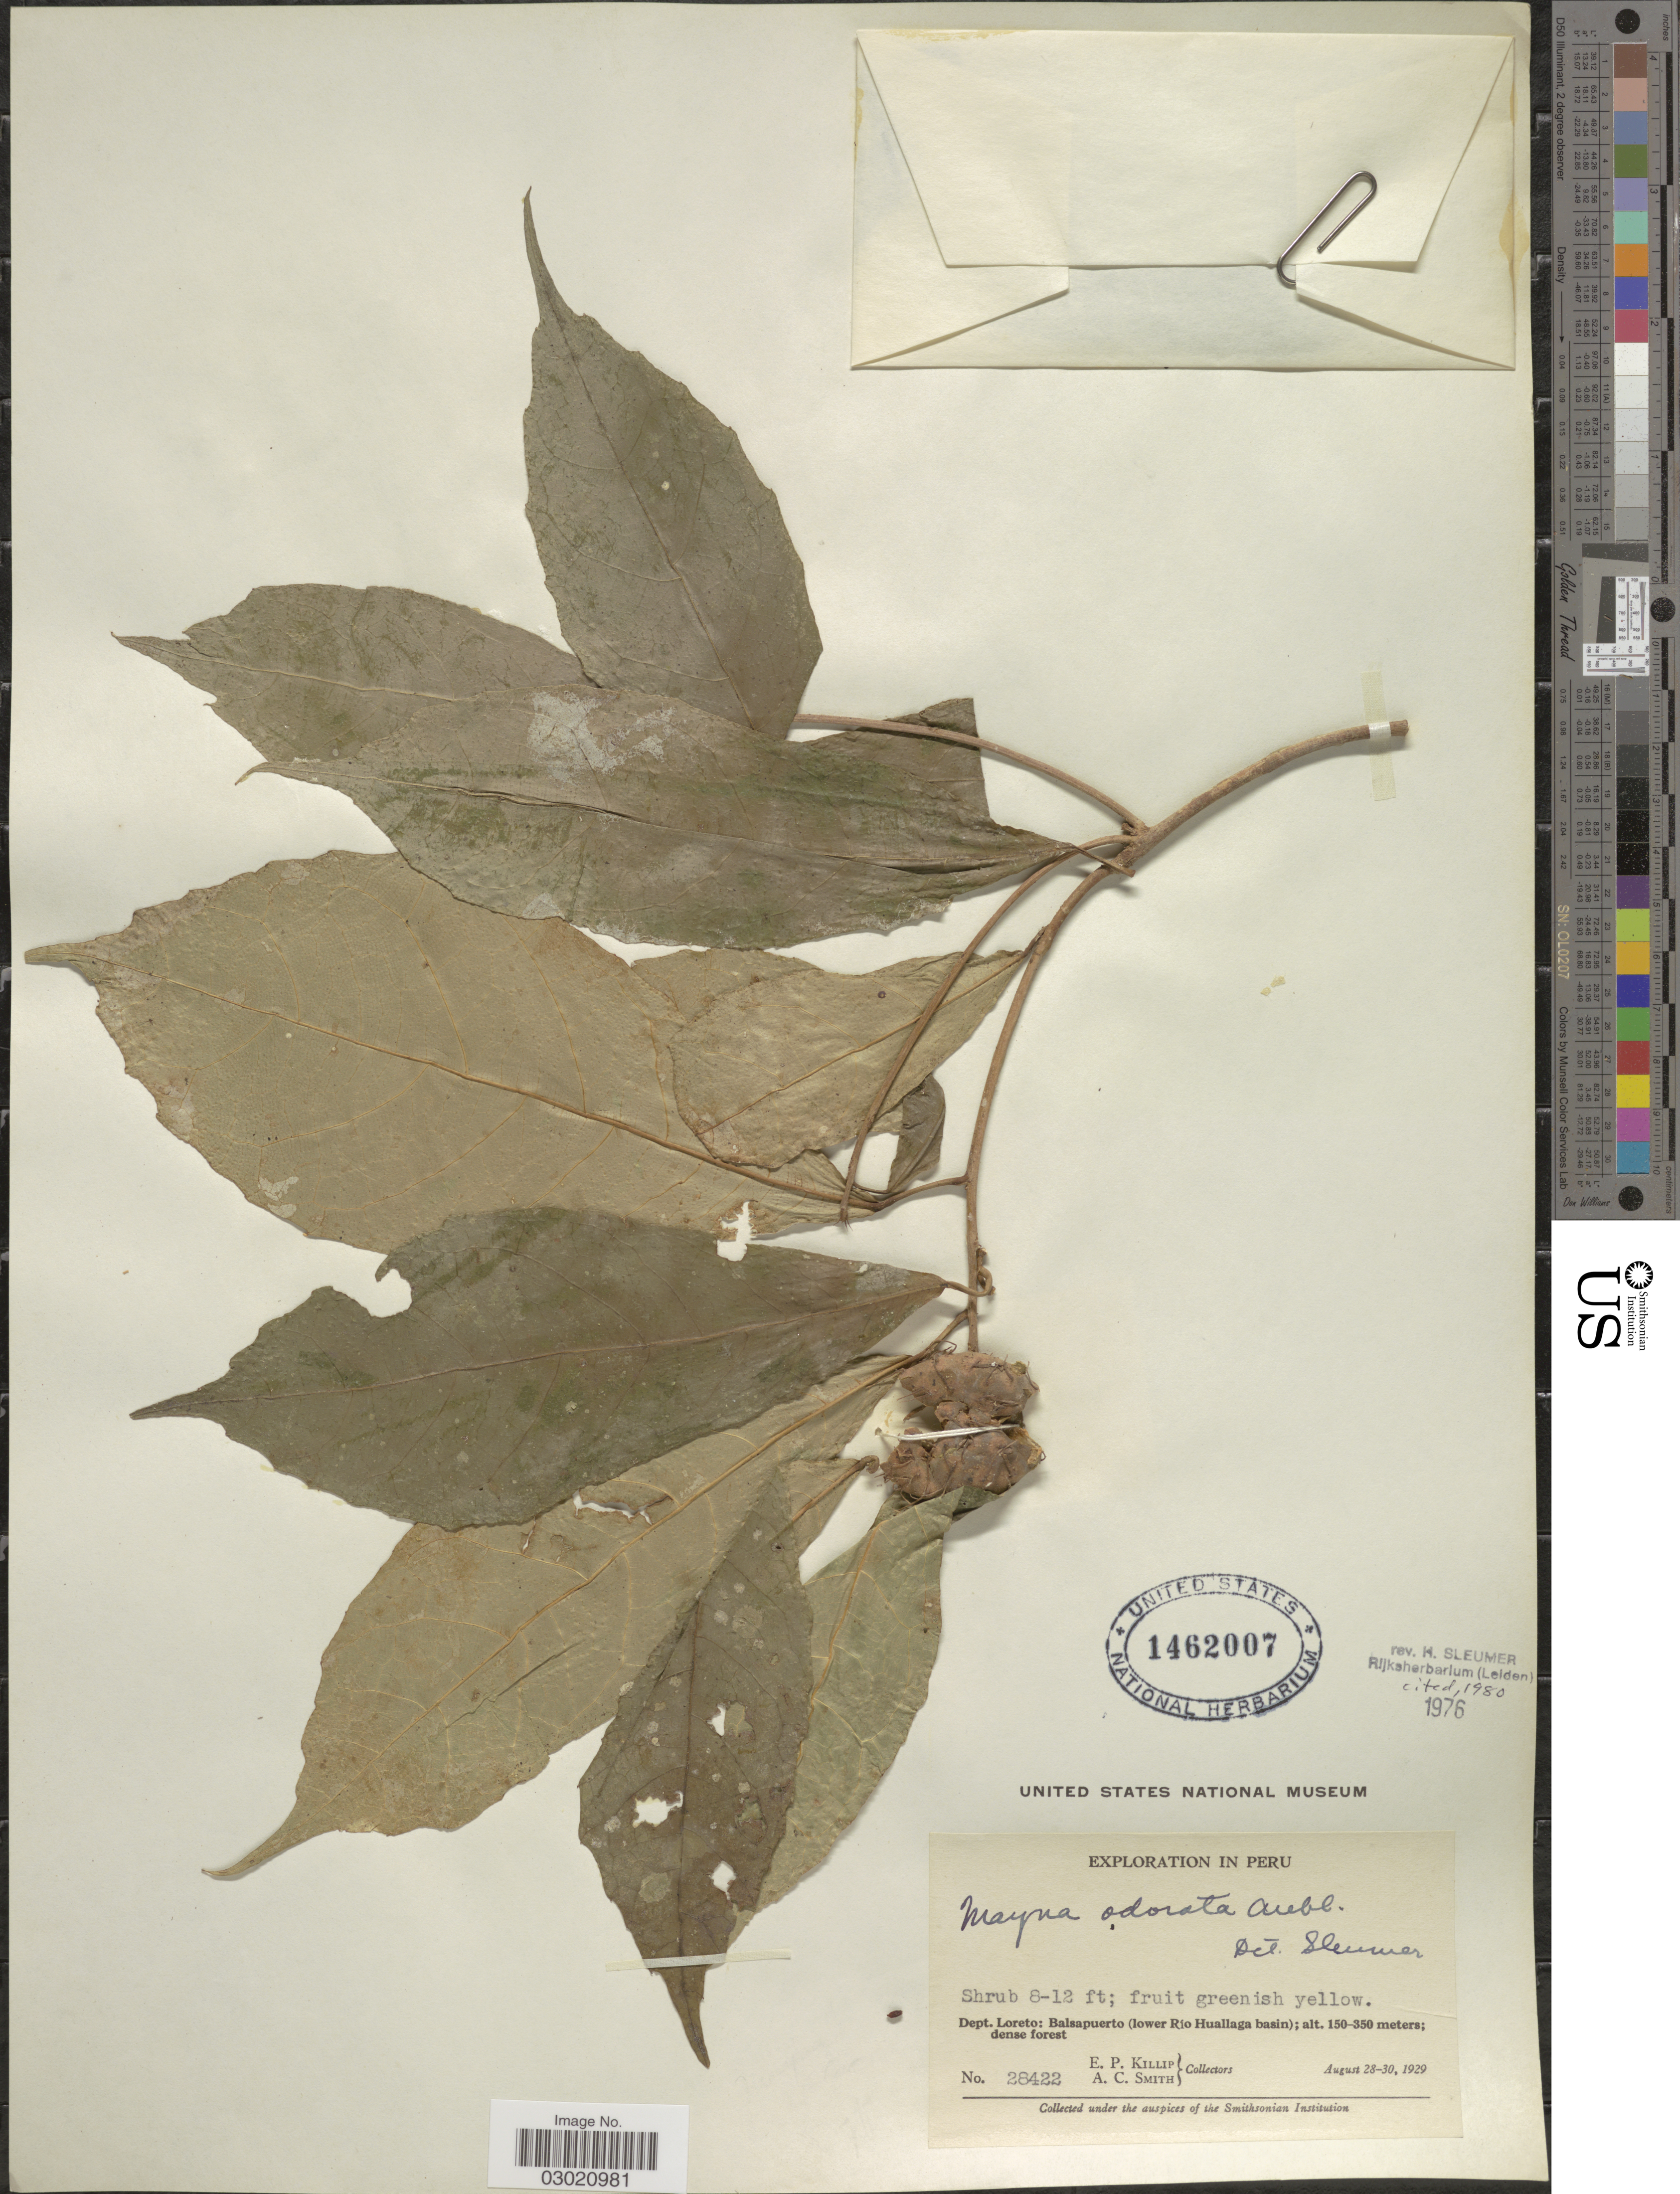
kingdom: Plantae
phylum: Tracheophyta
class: Magnoliopsida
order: Malpighiales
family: Achariaceae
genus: Mayna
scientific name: Mayna odorata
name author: Aubl.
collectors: E. P. Killip & A. C. Smith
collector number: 28422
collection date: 1929-08-28/1929-08-30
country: Peru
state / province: Loreto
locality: Dept. Loreto: Balsapuerto (lower Río Huallaga basin).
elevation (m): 150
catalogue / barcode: US 1462007